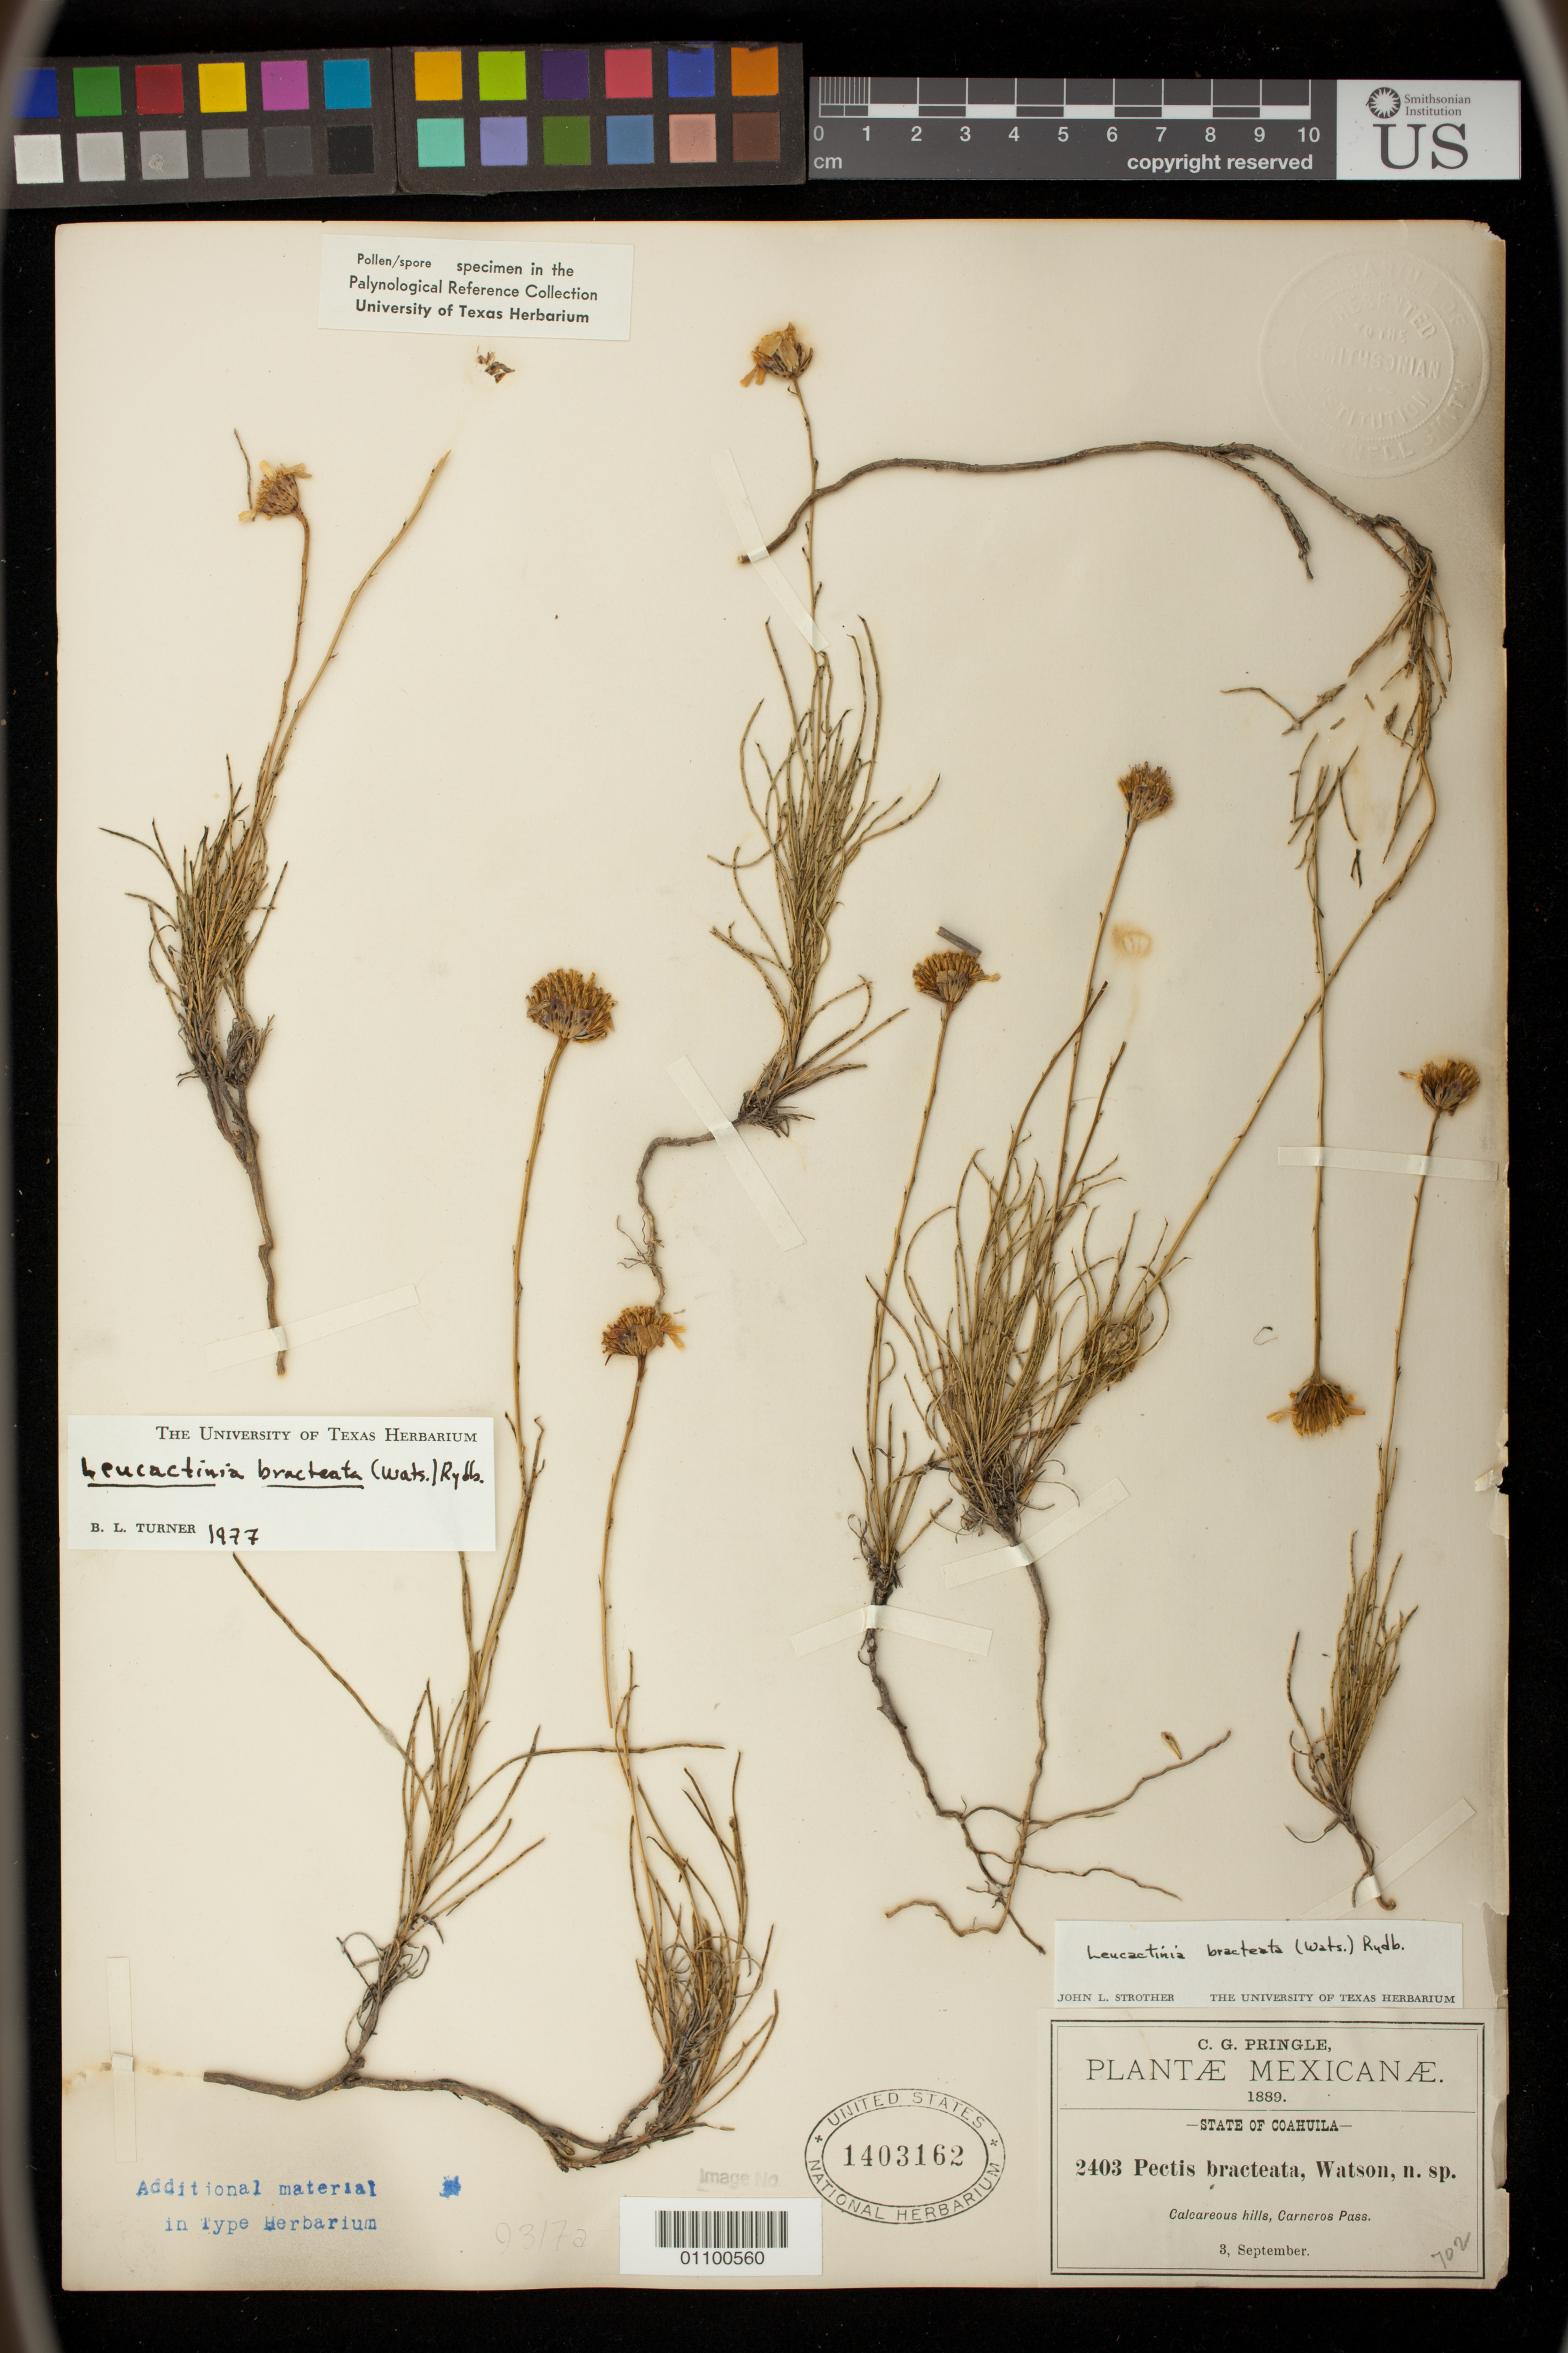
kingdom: Plantae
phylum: Tracheophyta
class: Magnoliopsida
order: Asterales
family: Asteraceae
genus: Pectis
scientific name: Pectis bracteata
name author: S. Watson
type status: Isotype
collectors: C. G. Pringle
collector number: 2403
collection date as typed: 03 Sep 1889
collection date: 1889-09-03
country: Mexico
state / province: Coahuila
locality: Carneros Pass.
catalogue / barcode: US 1403162